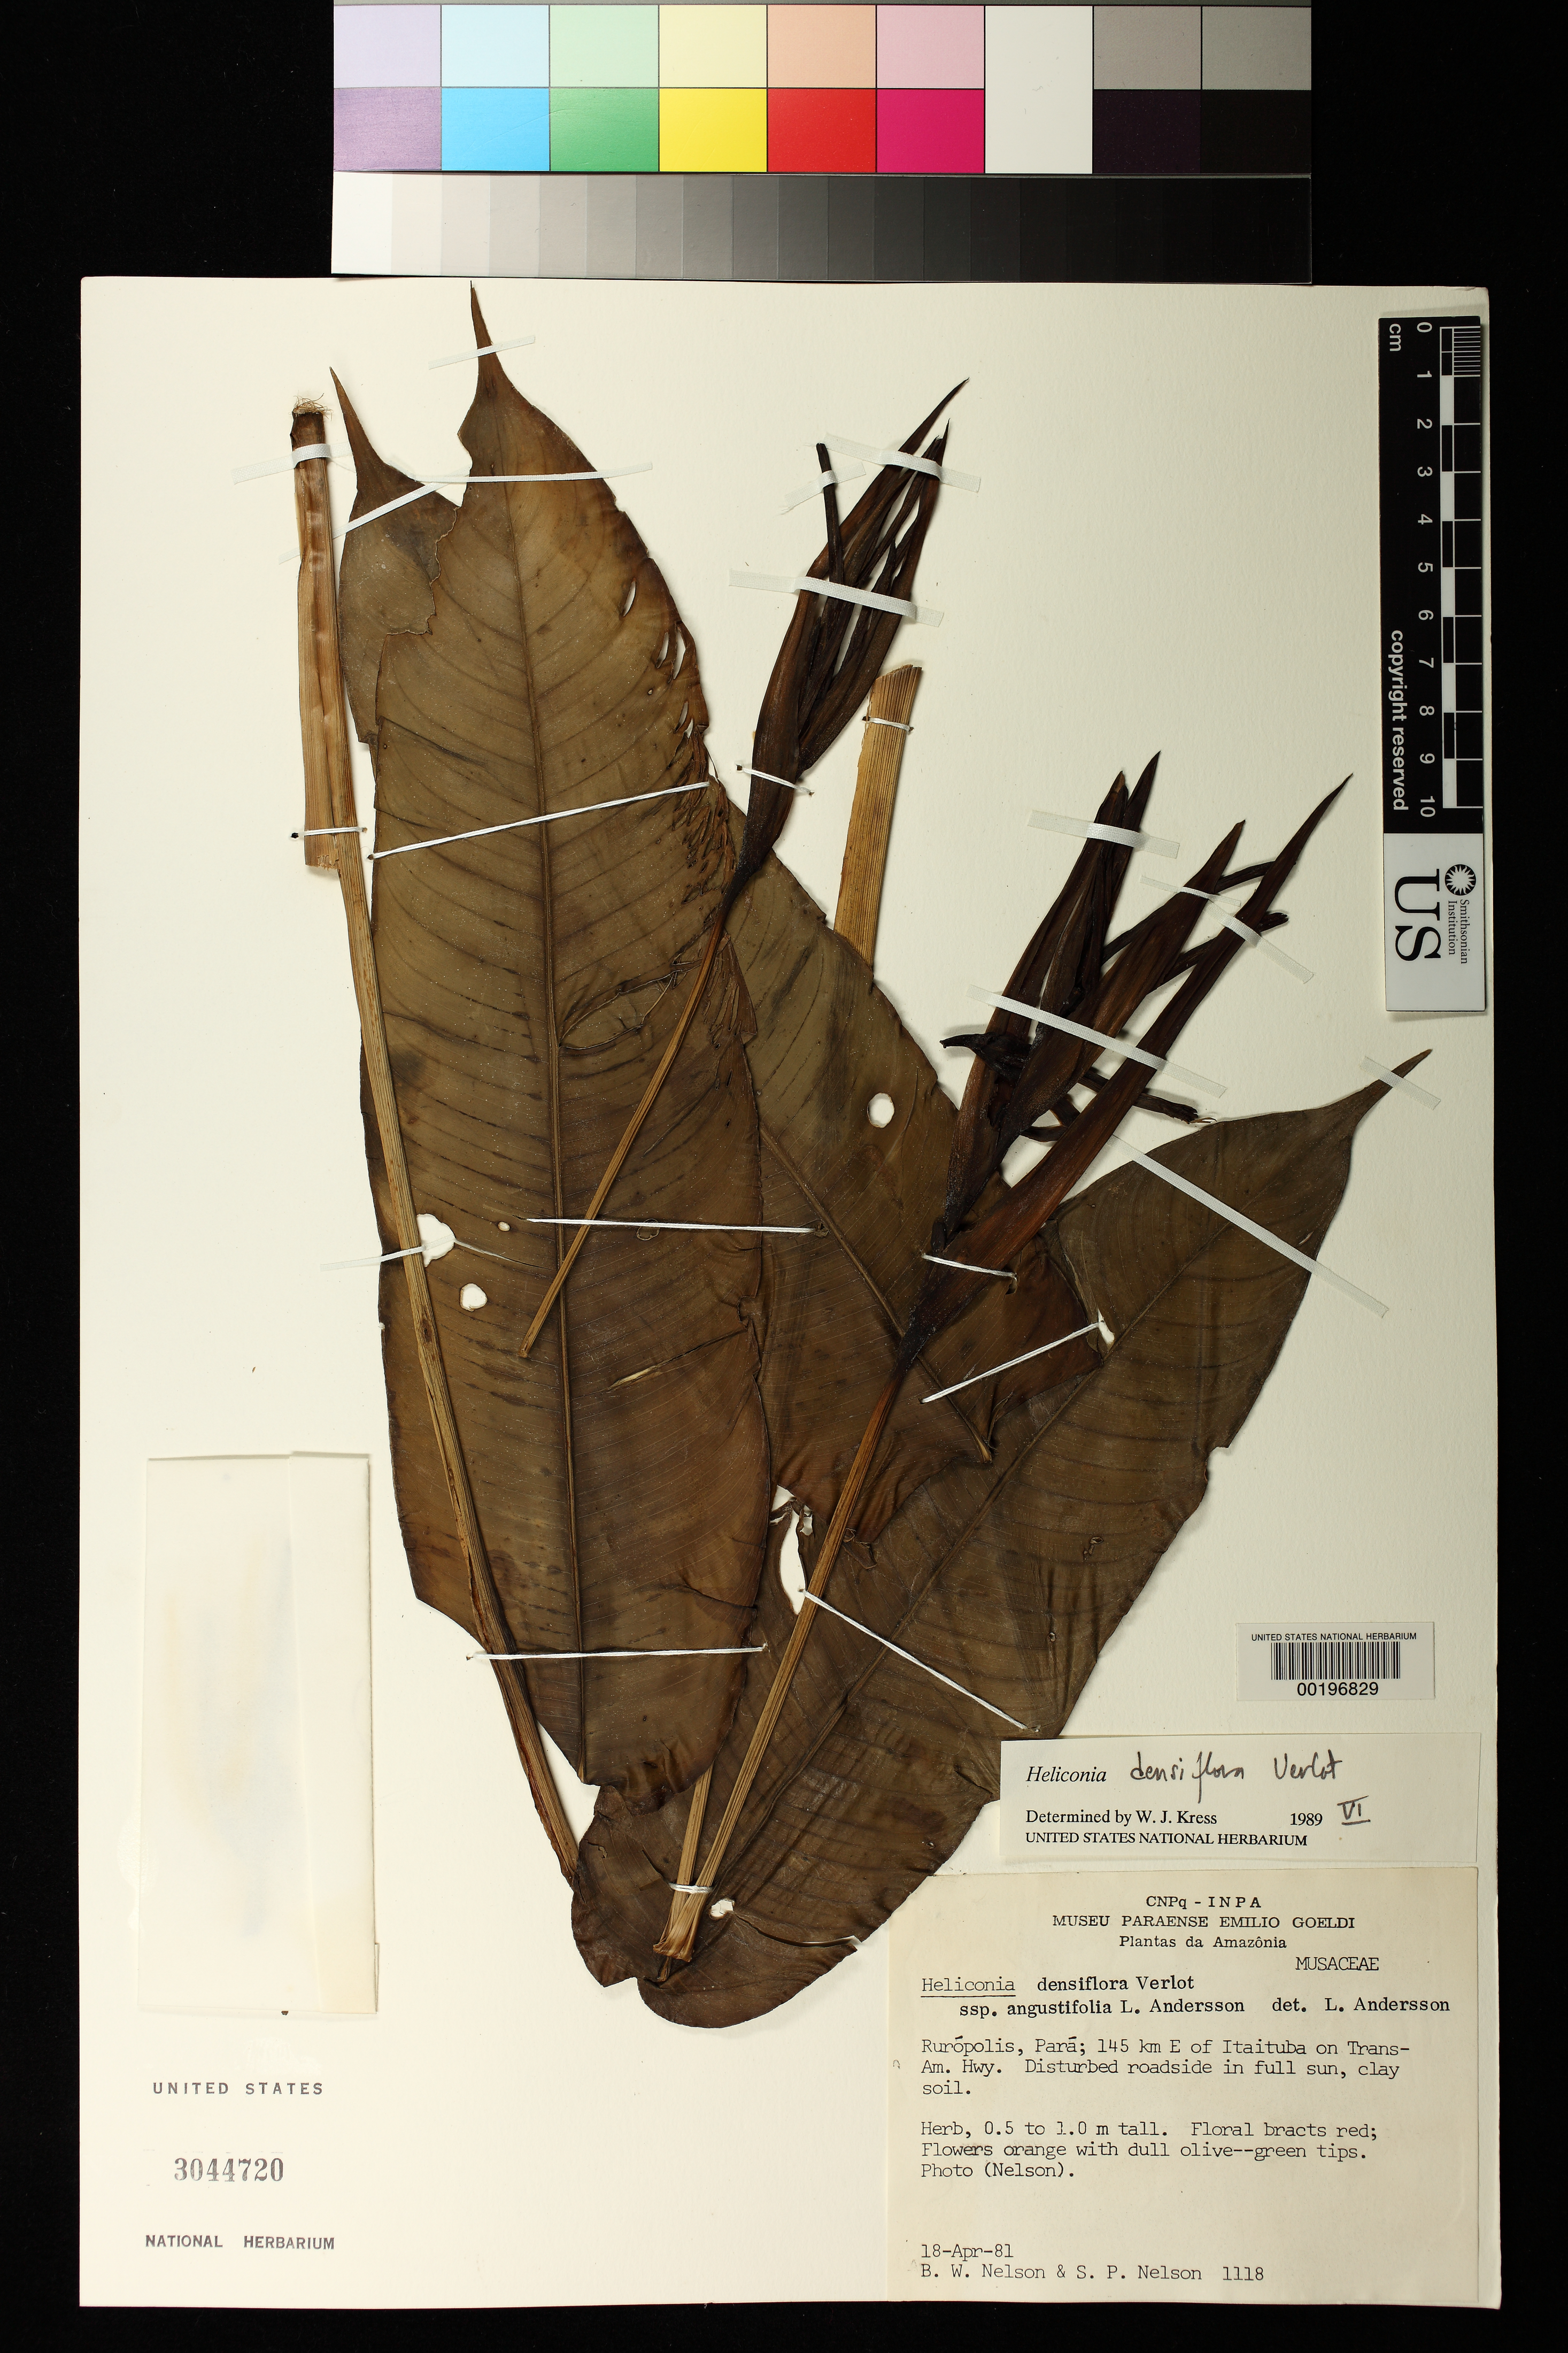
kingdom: Plantae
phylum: Tracheophyta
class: Liliopsida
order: Zingiberales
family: Heliconiaceae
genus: Heliconia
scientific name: Heliconia densiflora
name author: B. Verl.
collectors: B. W. Nelson & S. P. Nelson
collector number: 1118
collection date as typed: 18 Apr 1981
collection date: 1981-04-18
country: Brazil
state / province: Pará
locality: Ruropolis, 145 km e of itaituba on trans-am hwy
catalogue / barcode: US 3044720